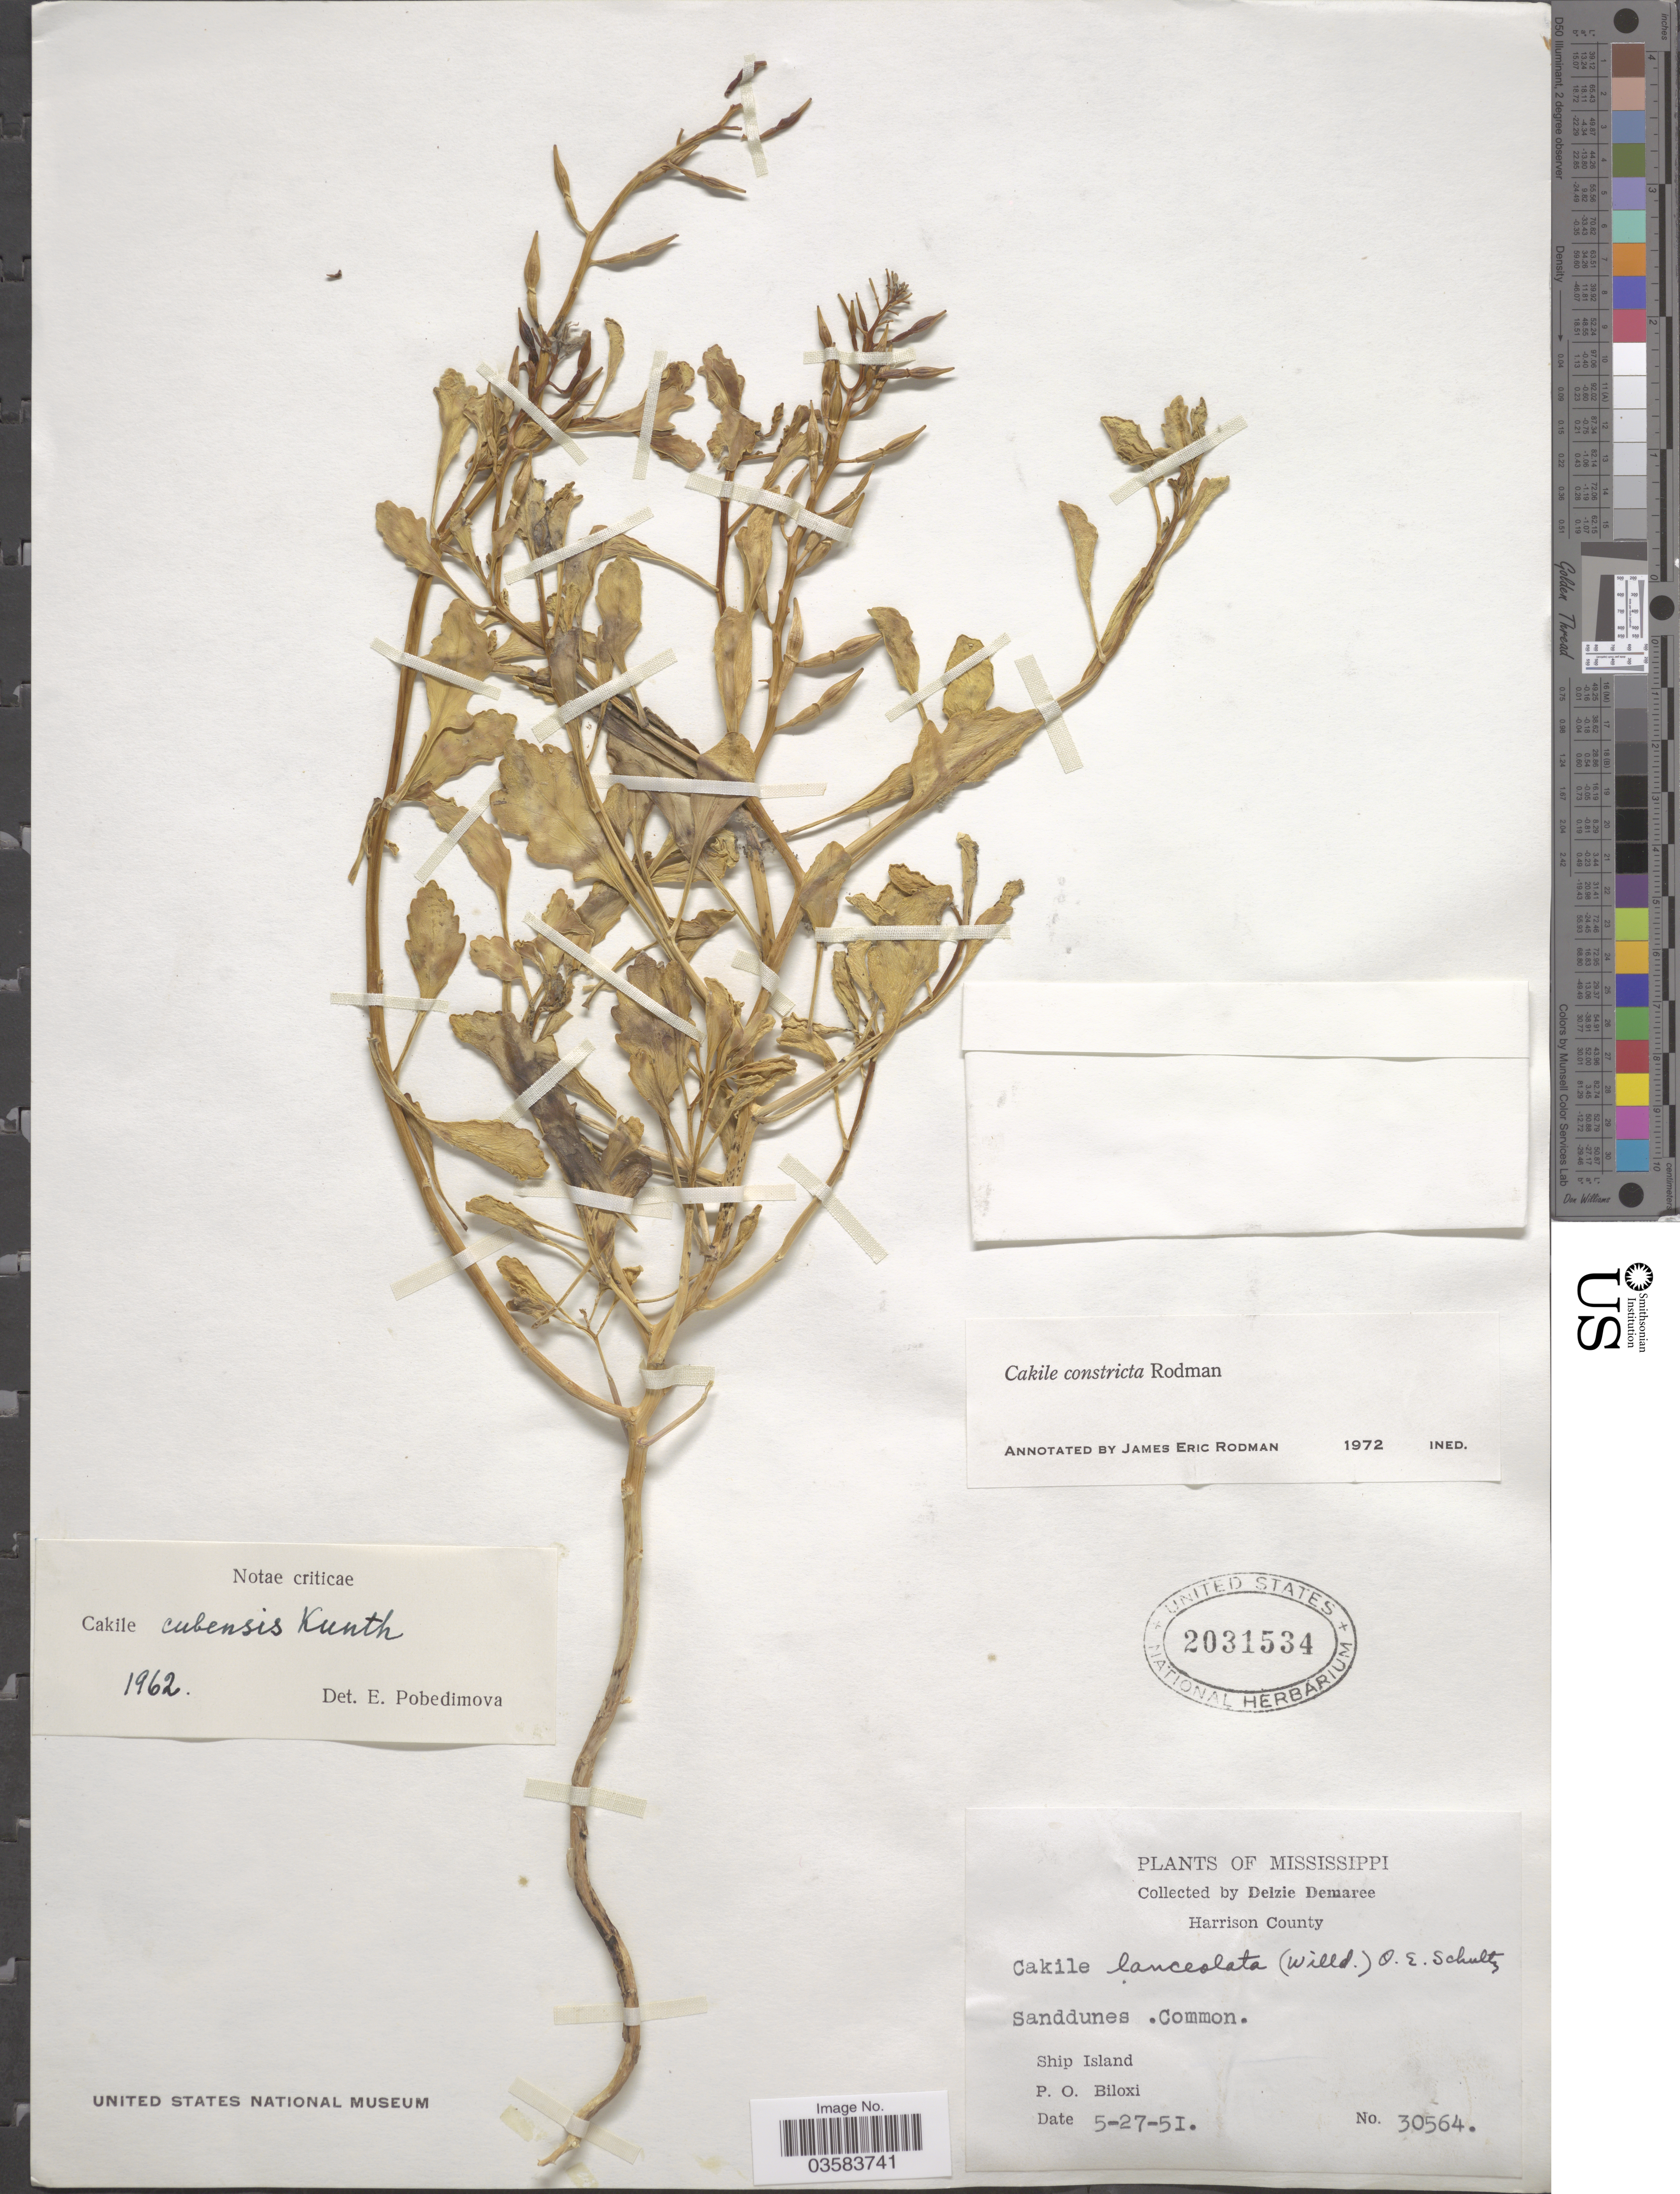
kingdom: Plantae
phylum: Tracheophyta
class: Magnoliopsida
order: Brassicales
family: Brassicaceae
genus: Cakile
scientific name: Cakile constricta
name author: Rodman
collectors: D. Demaree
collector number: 30564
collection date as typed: Transcribed d/m/y: 27/5/51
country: United States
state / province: Mississippi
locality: Harrison County. Ship Island. P. O. Biloxi.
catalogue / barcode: US 2031534